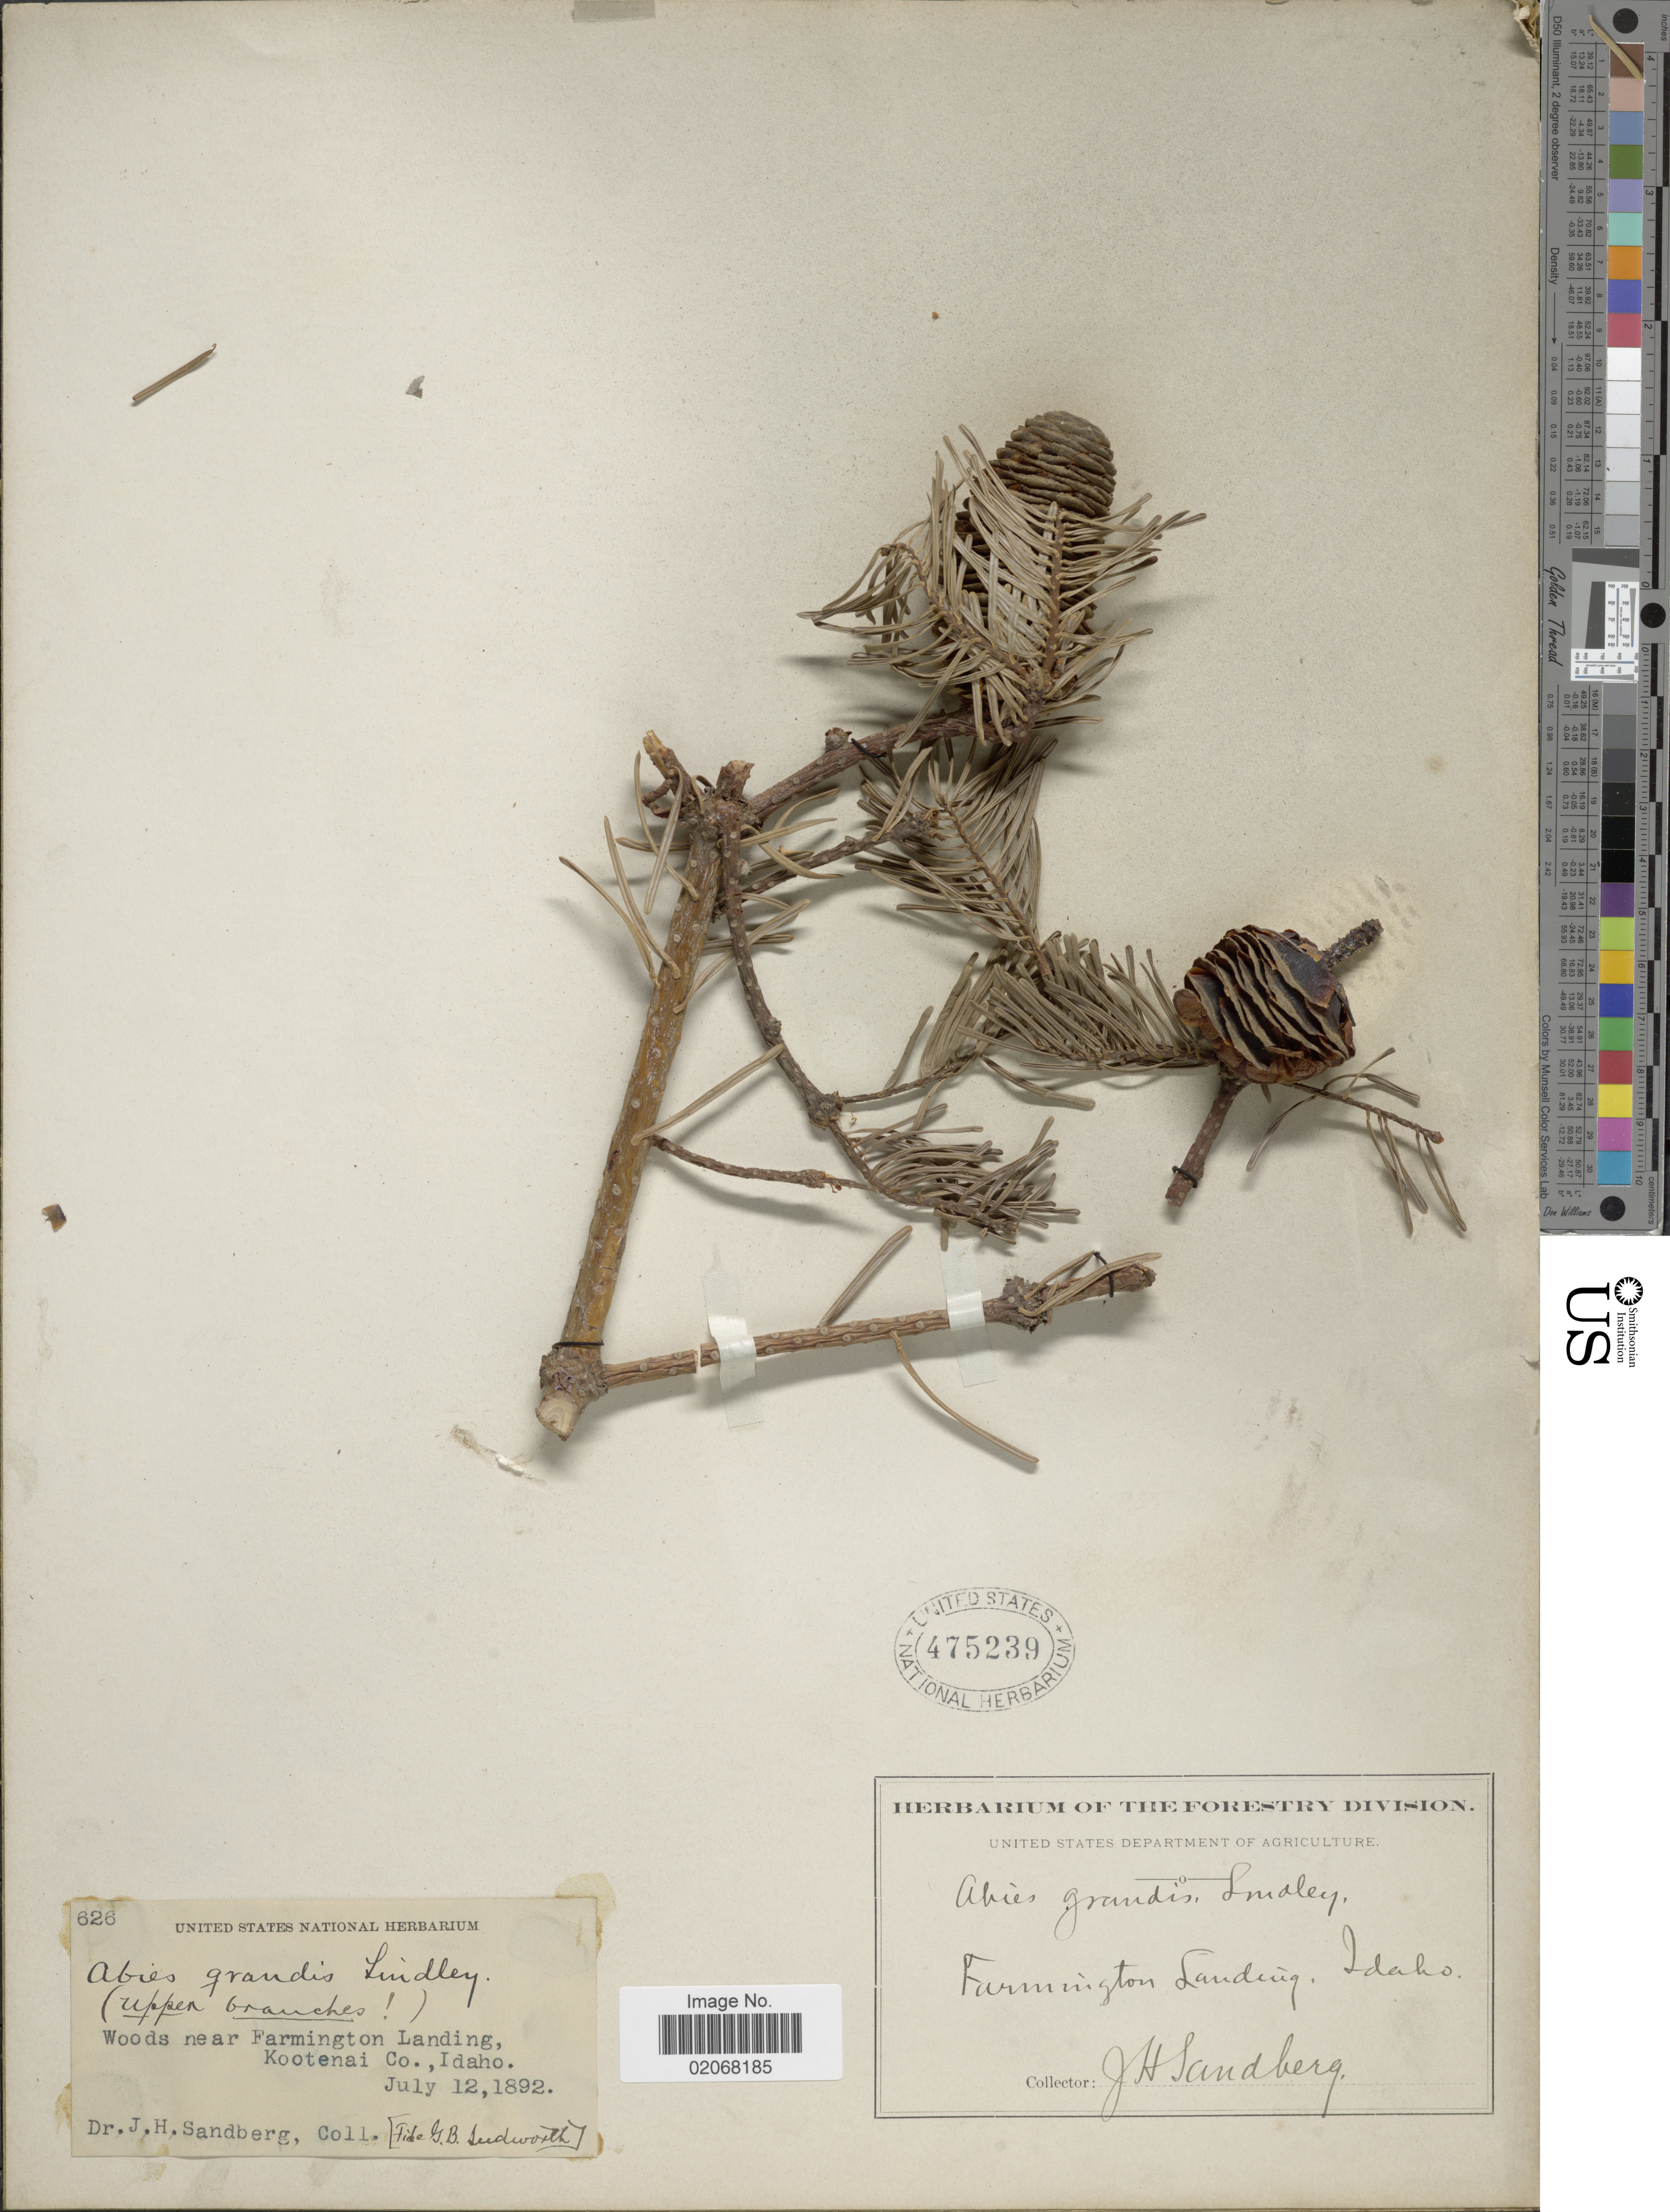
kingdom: Plantae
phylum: Tracheophyta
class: Pinopsida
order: Pinales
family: Pinaceae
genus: Abies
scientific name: Abies grandis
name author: (Douglas ex D. Don) Lindl.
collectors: J. H. Sandberg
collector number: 626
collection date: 1892-07-12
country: United States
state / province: Idaho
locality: Woods near Farmington Landing, Kootenai Co.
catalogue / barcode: US 475239